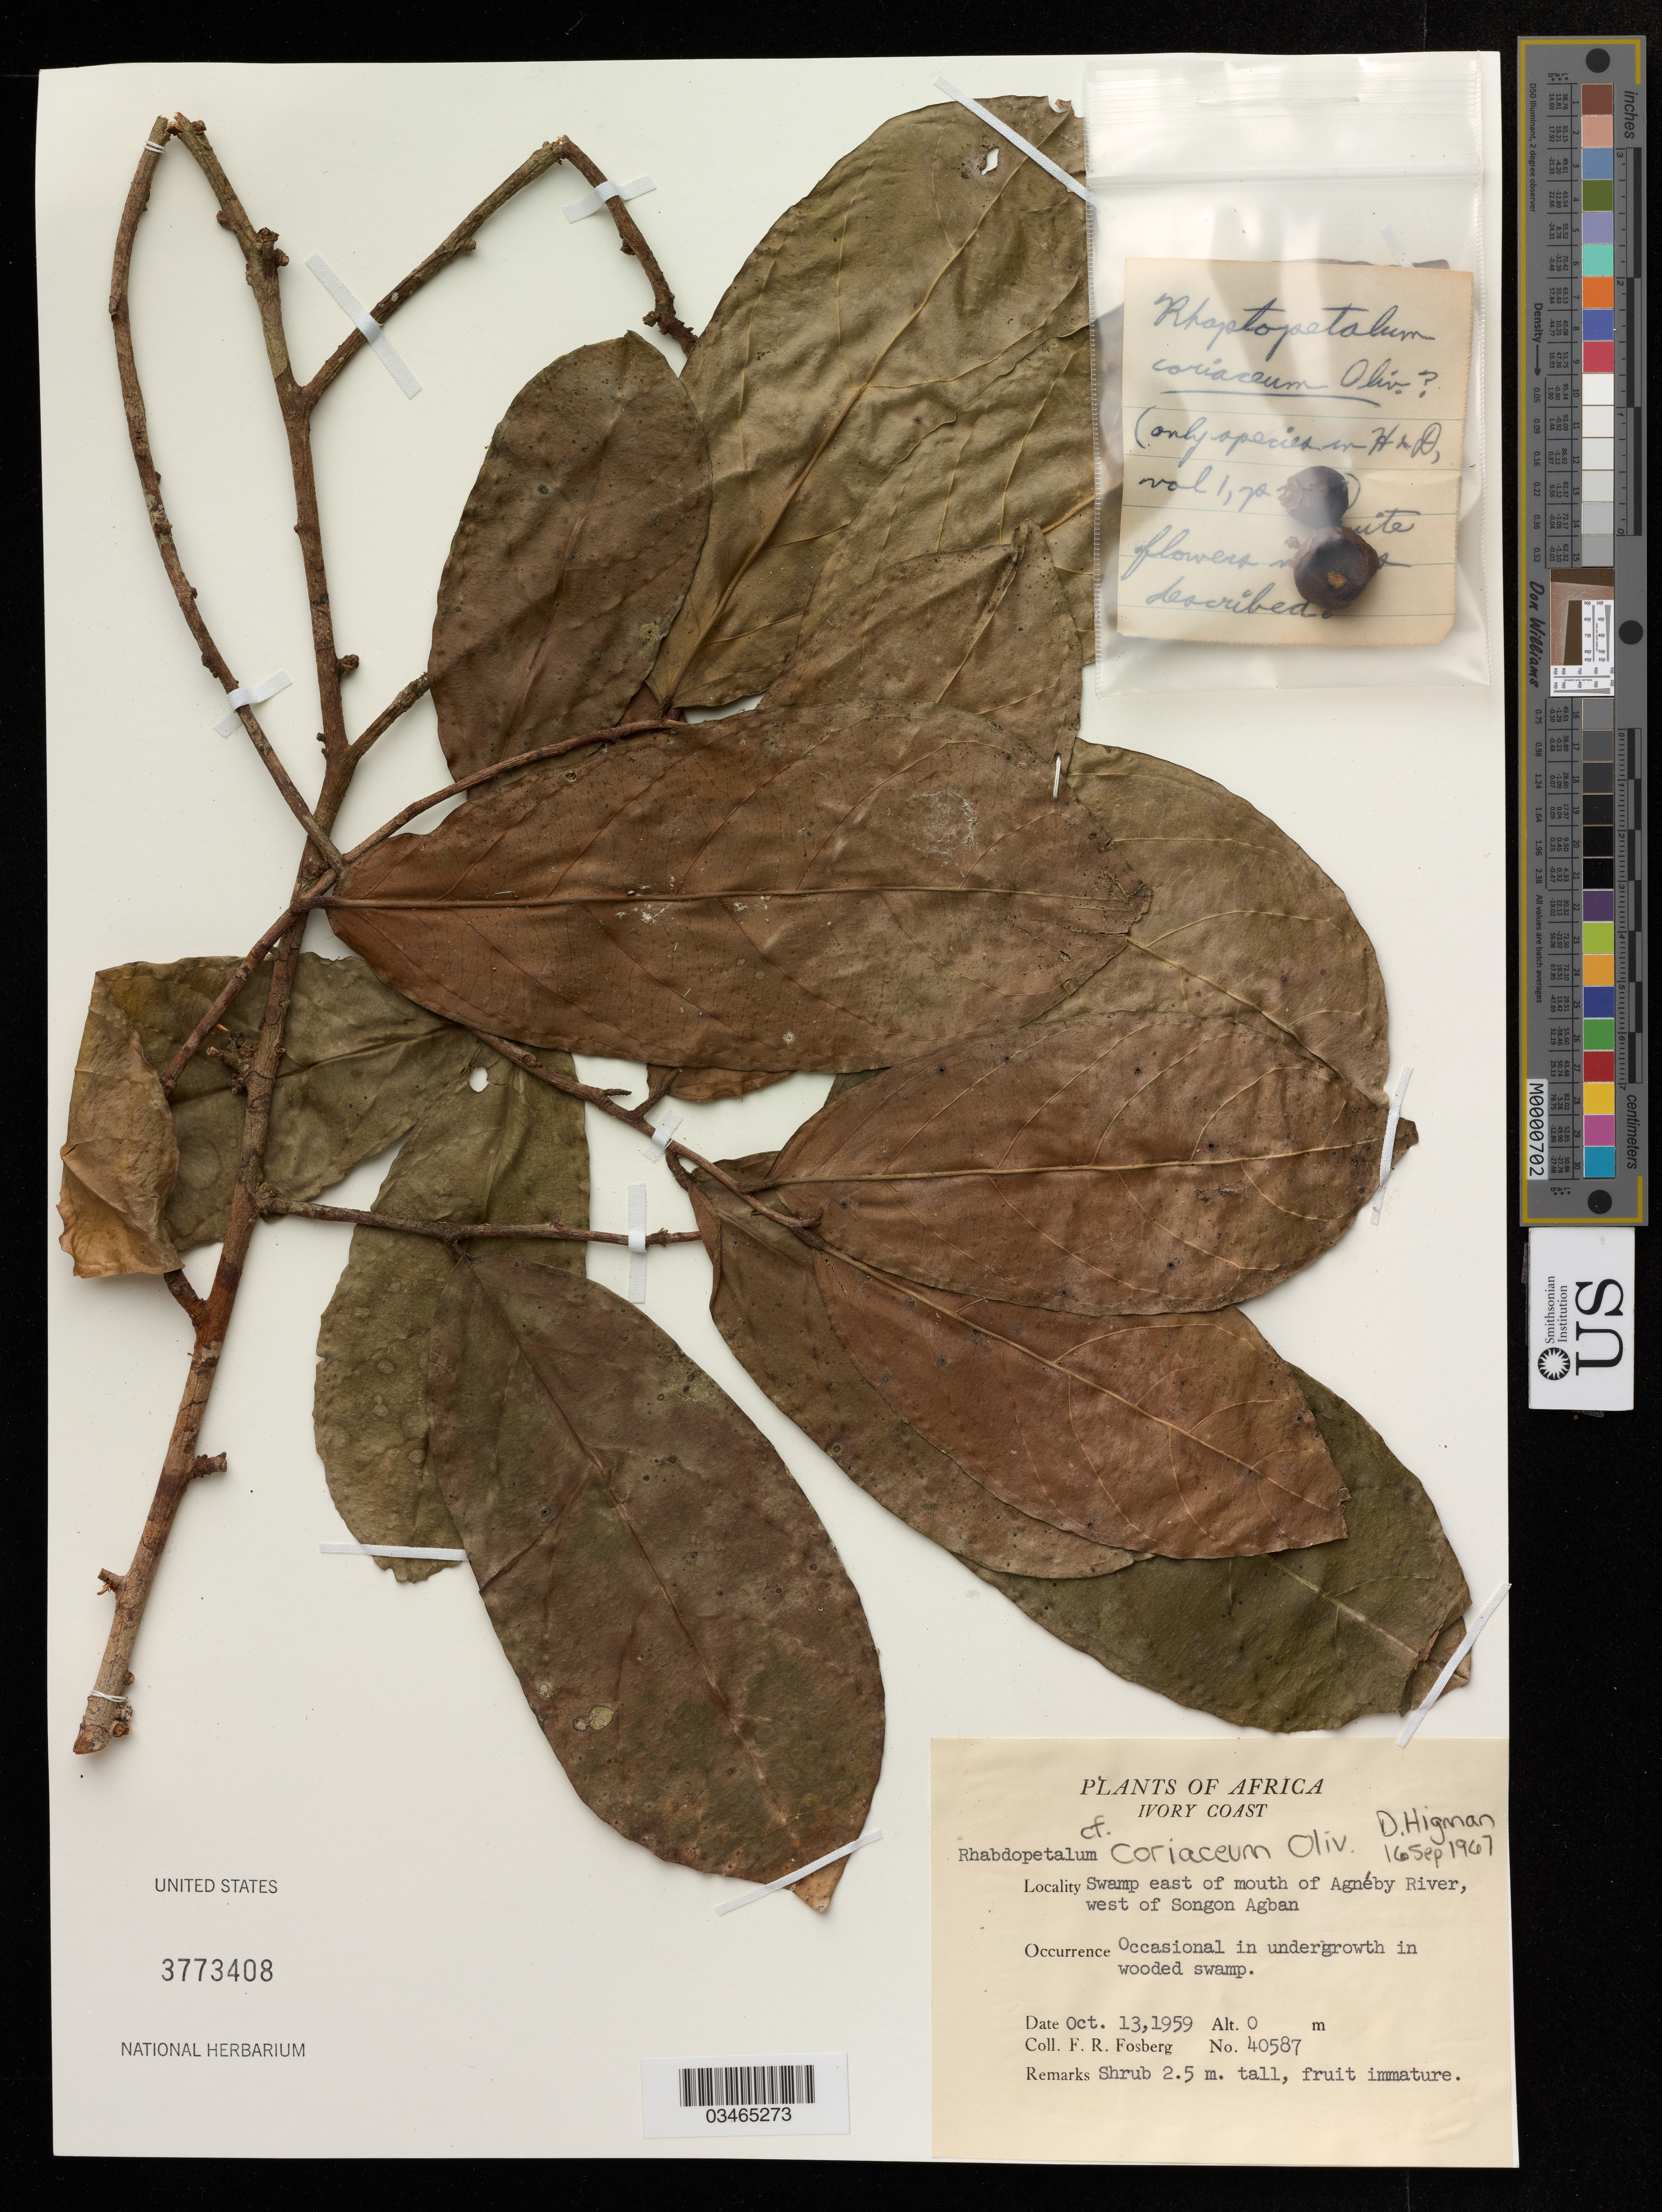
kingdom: Plantae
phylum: Tracheophyta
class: Magnoliopsida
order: Ericales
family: Lecythidaceae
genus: Rhaptopetalum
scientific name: Rhaptopetalum coriaceum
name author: Oliv.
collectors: F. R. Fosberg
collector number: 40587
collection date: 1959-10-13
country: Ivory Coast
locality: Swamp east of mouth of Agnéby River, west of Songon Agban.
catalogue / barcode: US 3773408